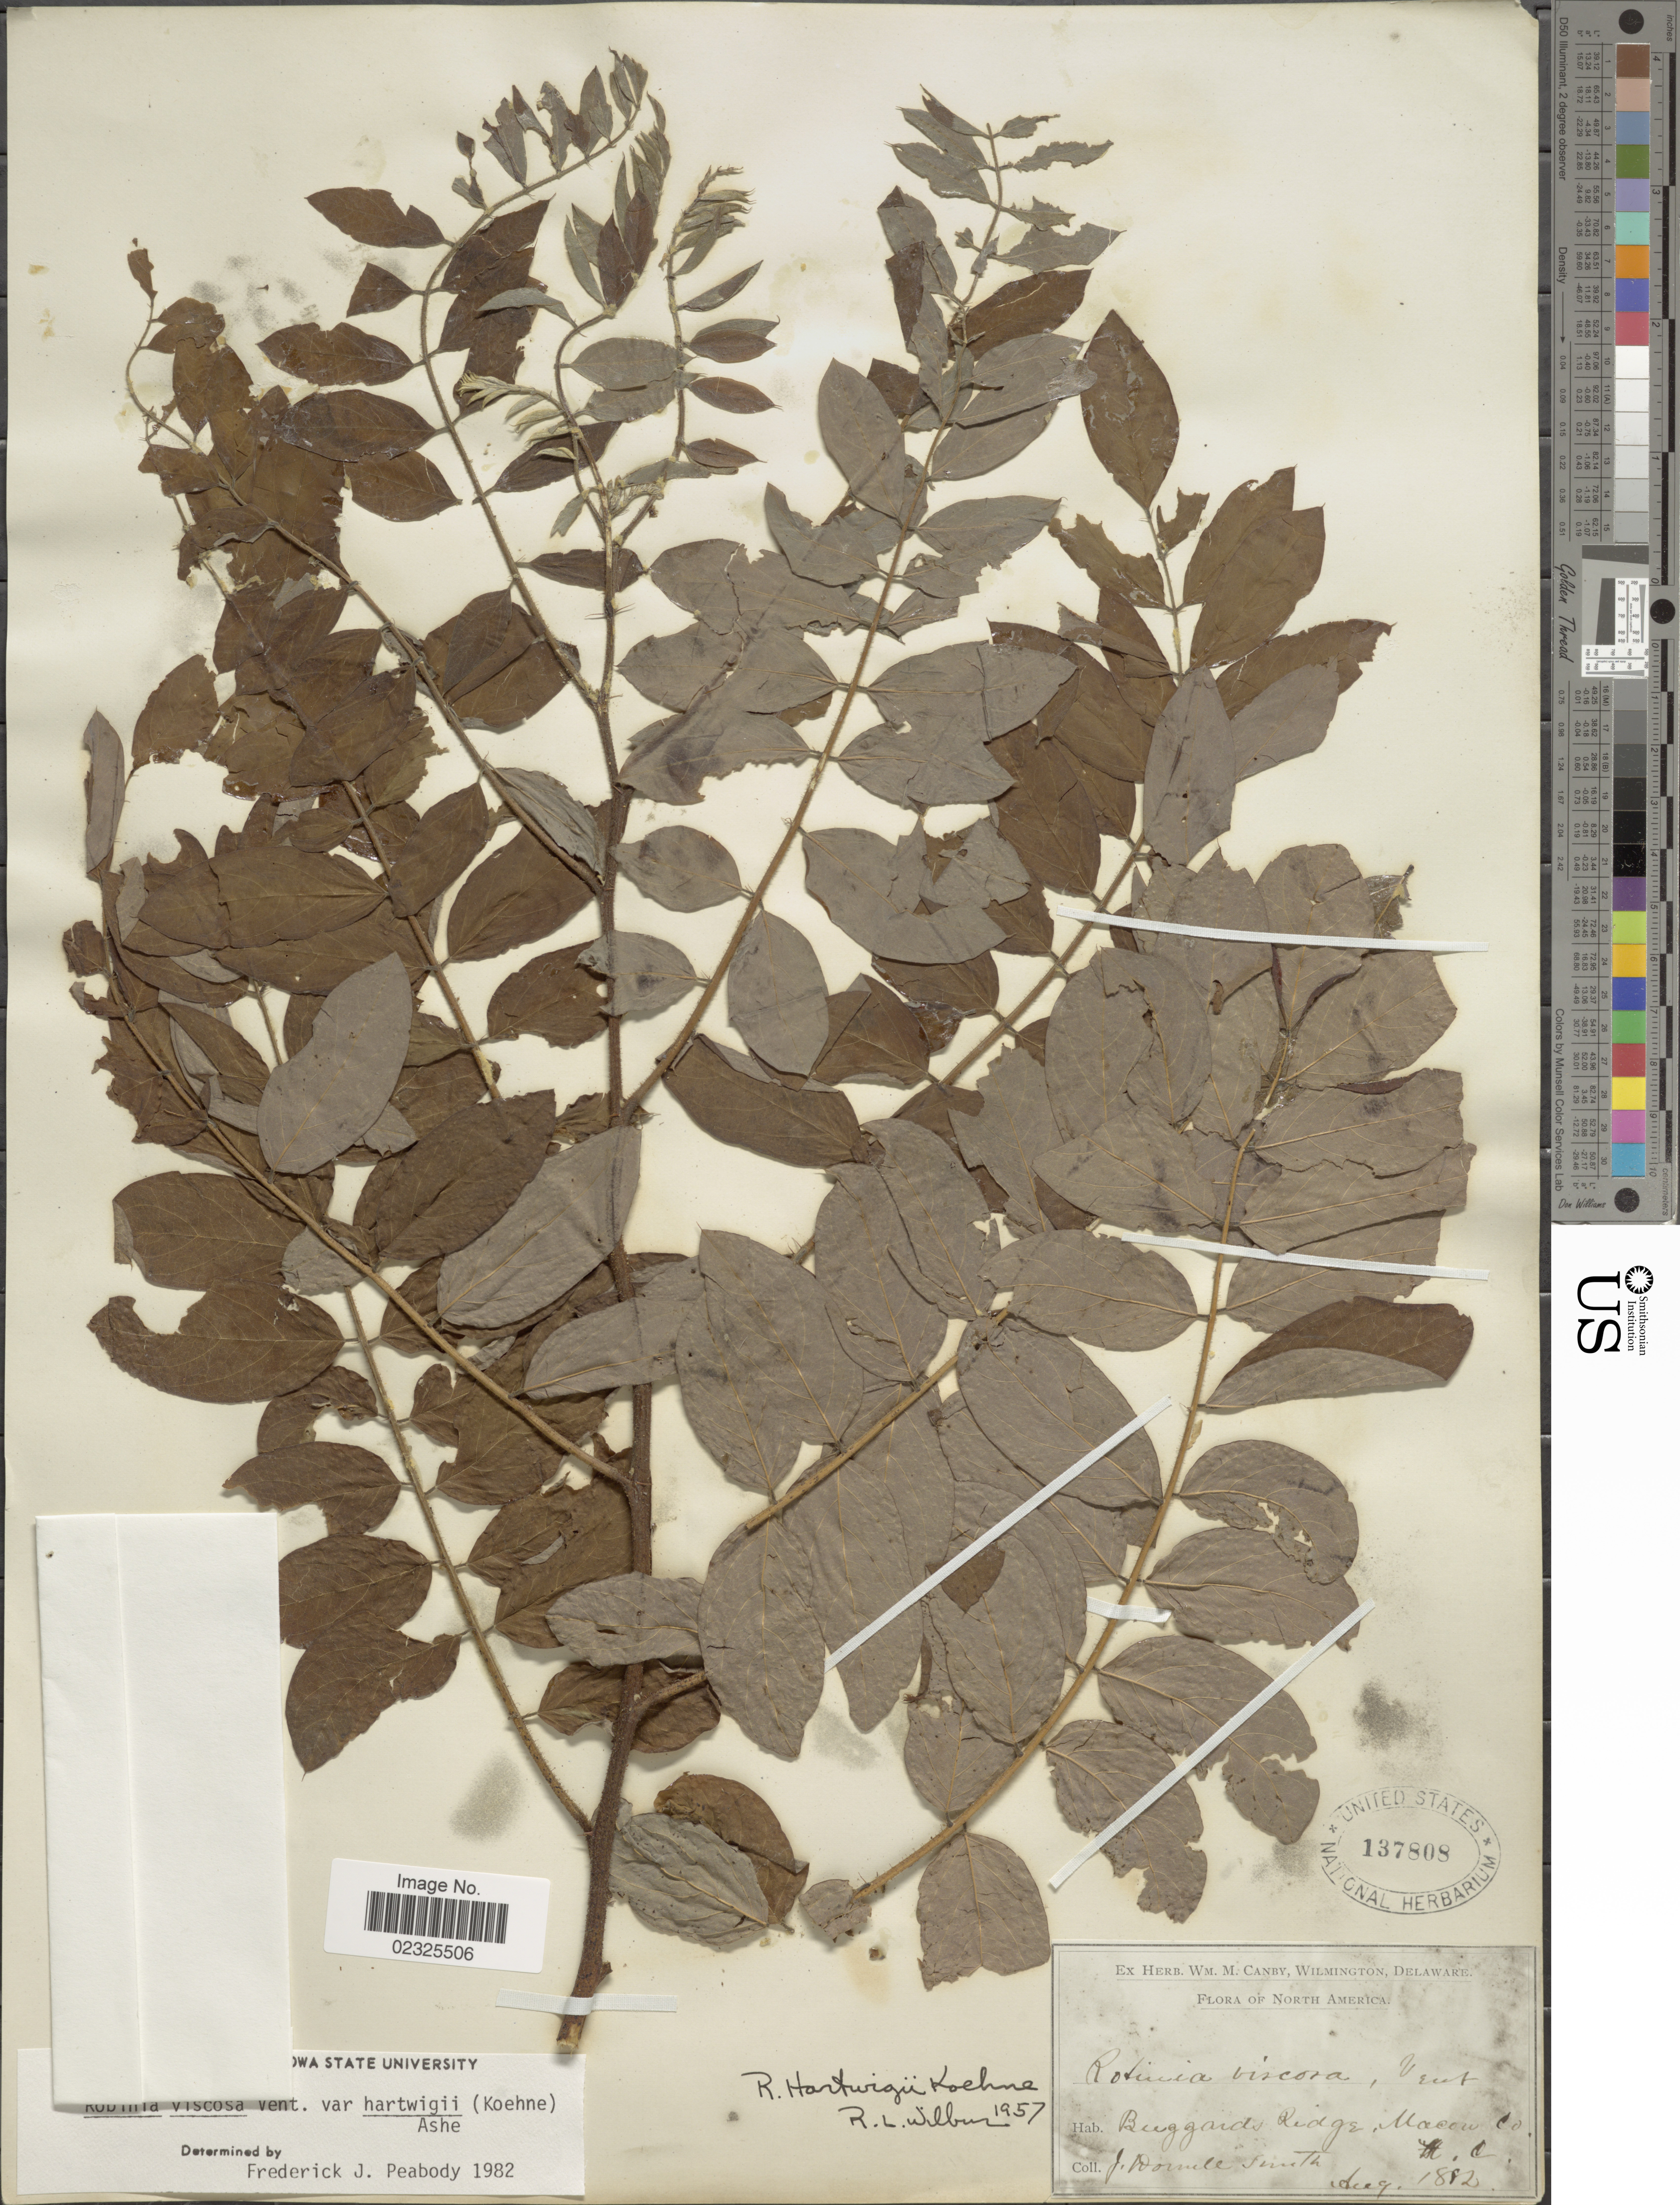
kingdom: Plantae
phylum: Tracheophyta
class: Magnoliopsida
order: Fabales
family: Fabaceae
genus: Robinia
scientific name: Robinia viscosa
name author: Vent.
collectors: J. Donnell Smith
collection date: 1882-08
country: United States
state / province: North Carolina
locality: Buzzards Ridge, Macon Co.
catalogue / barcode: US 137808